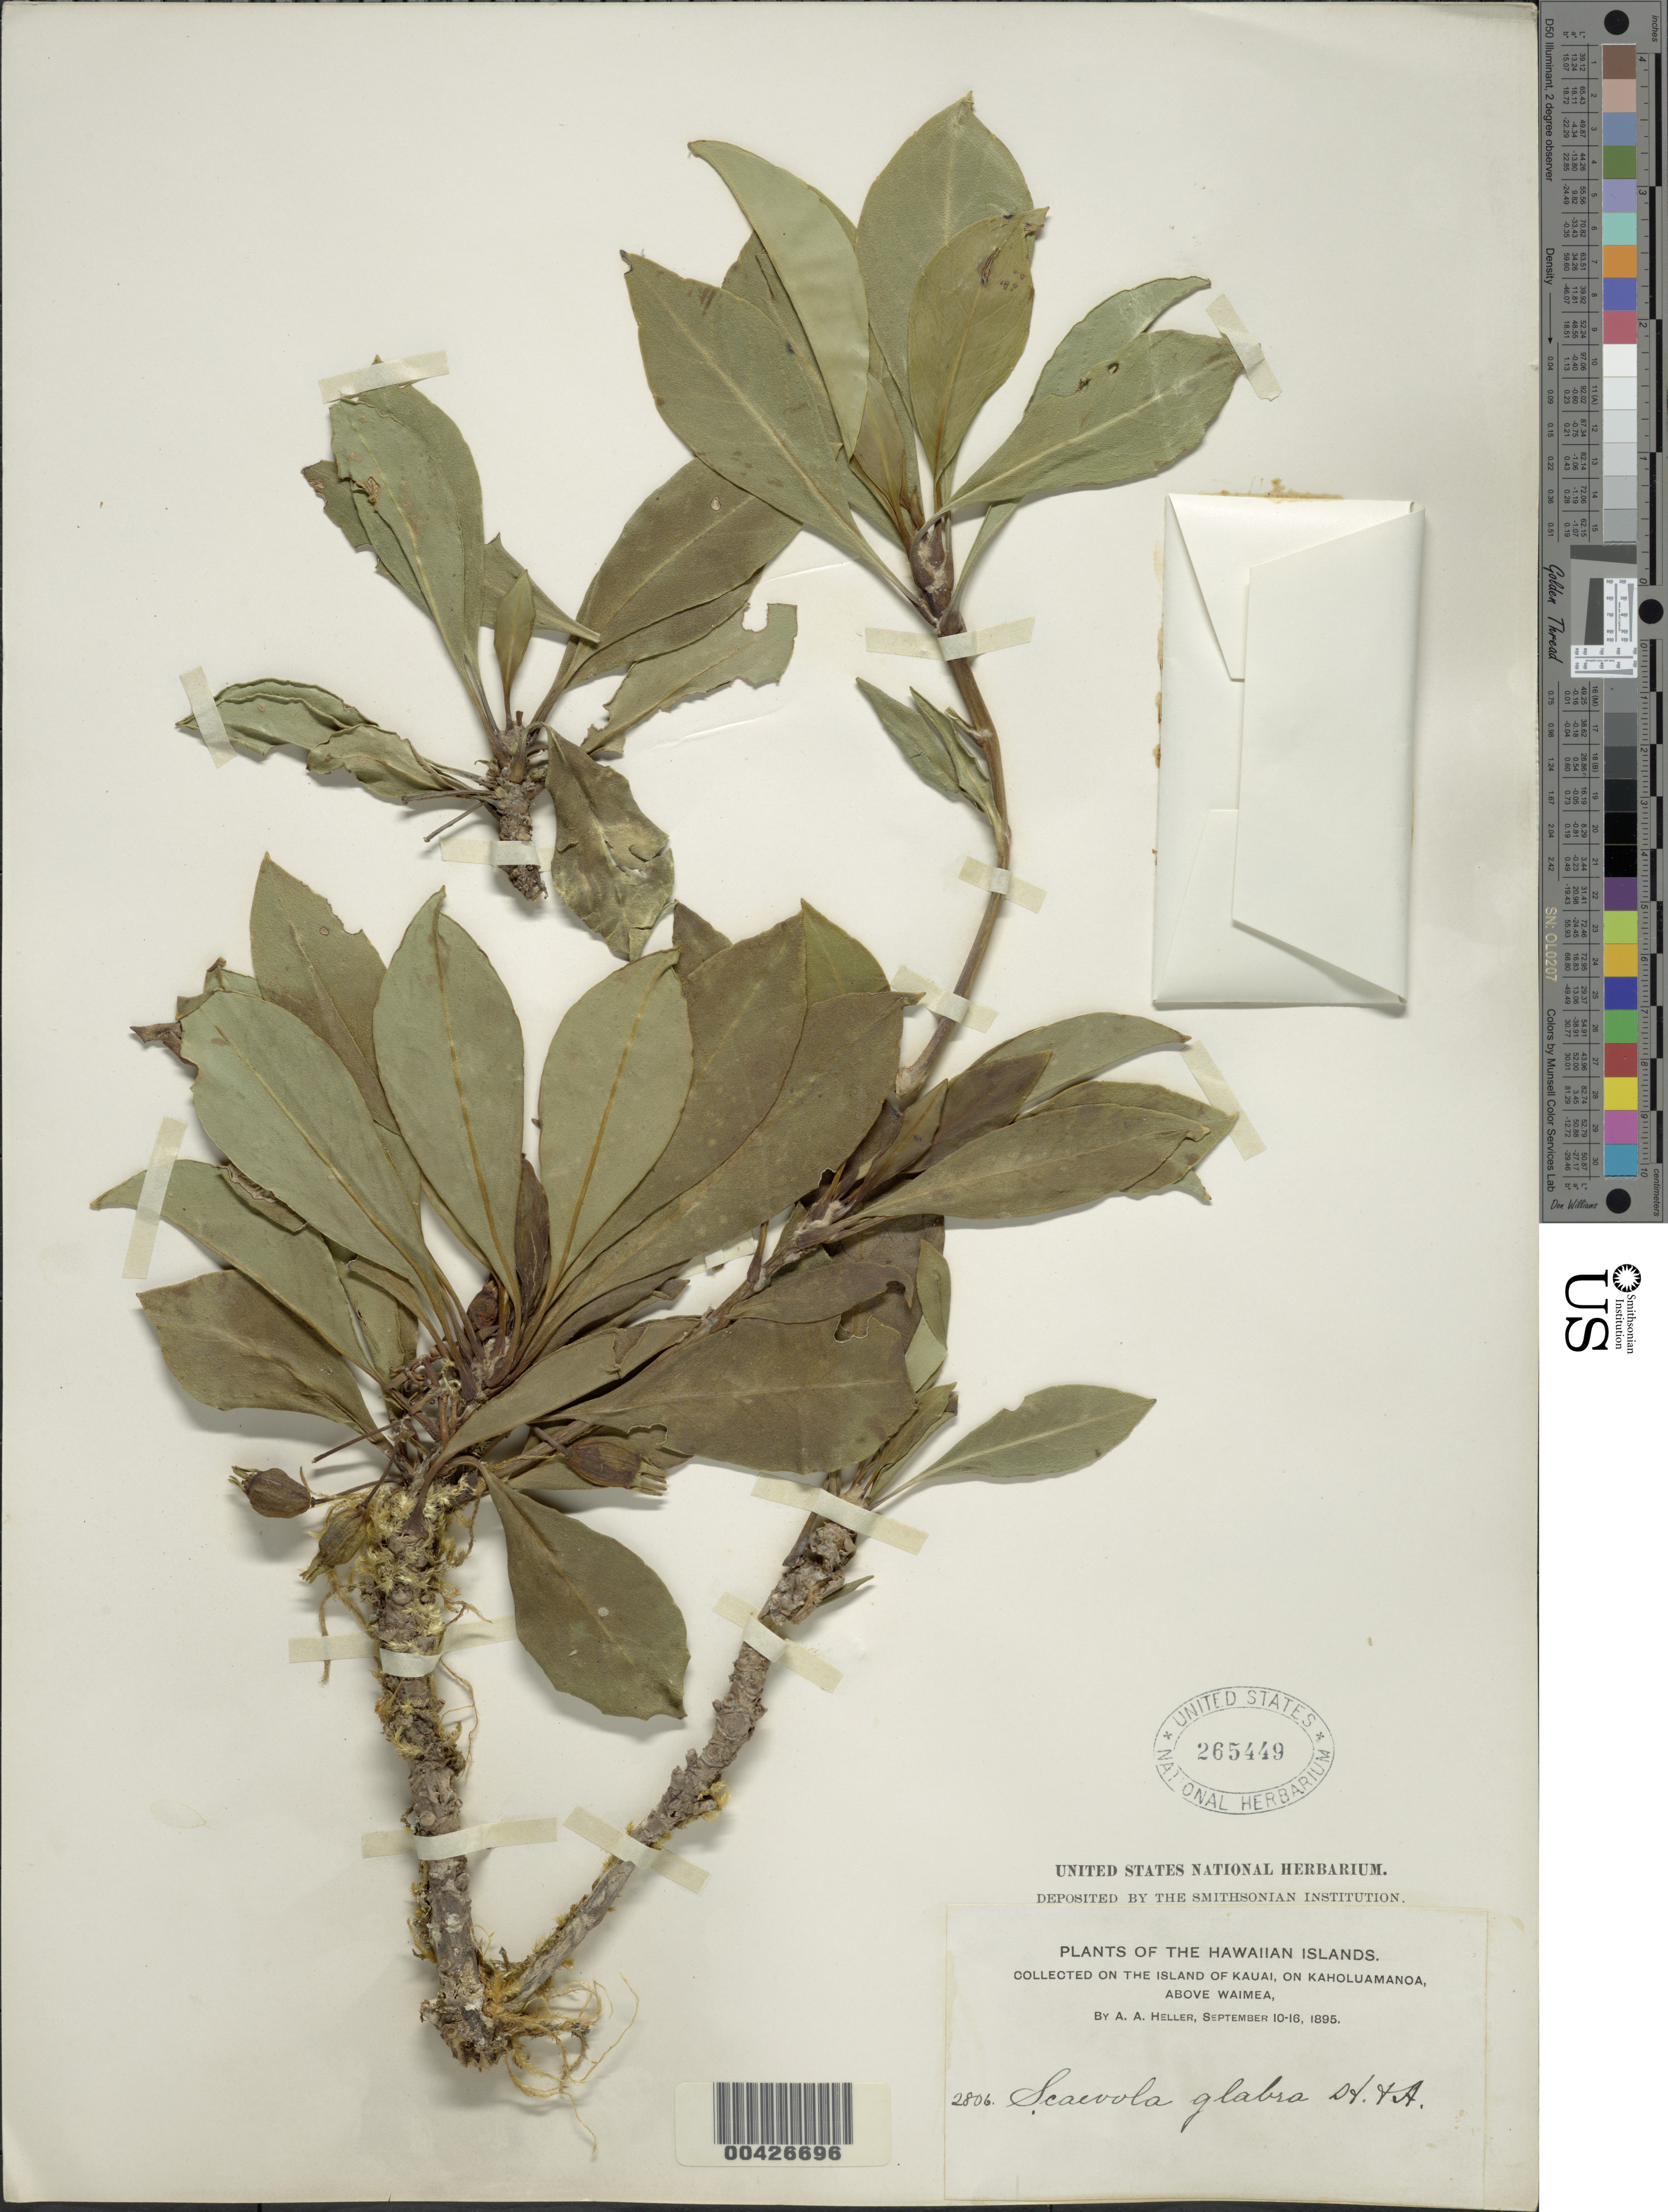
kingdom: Plantae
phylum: Tracheophyta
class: Magnoliopsida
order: Asterales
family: Goodeniaceae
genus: Scaevola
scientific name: Scaevola glabra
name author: Hook. & Arn.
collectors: A. A. Heller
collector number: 2806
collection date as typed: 10 Sep 1895 to 16 Sep 1895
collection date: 1895-09-10/1895-09-16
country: United States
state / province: Hawaii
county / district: Kauai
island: Kaua'i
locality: On Kaholuamonoa, above Waimea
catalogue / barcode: US 265449